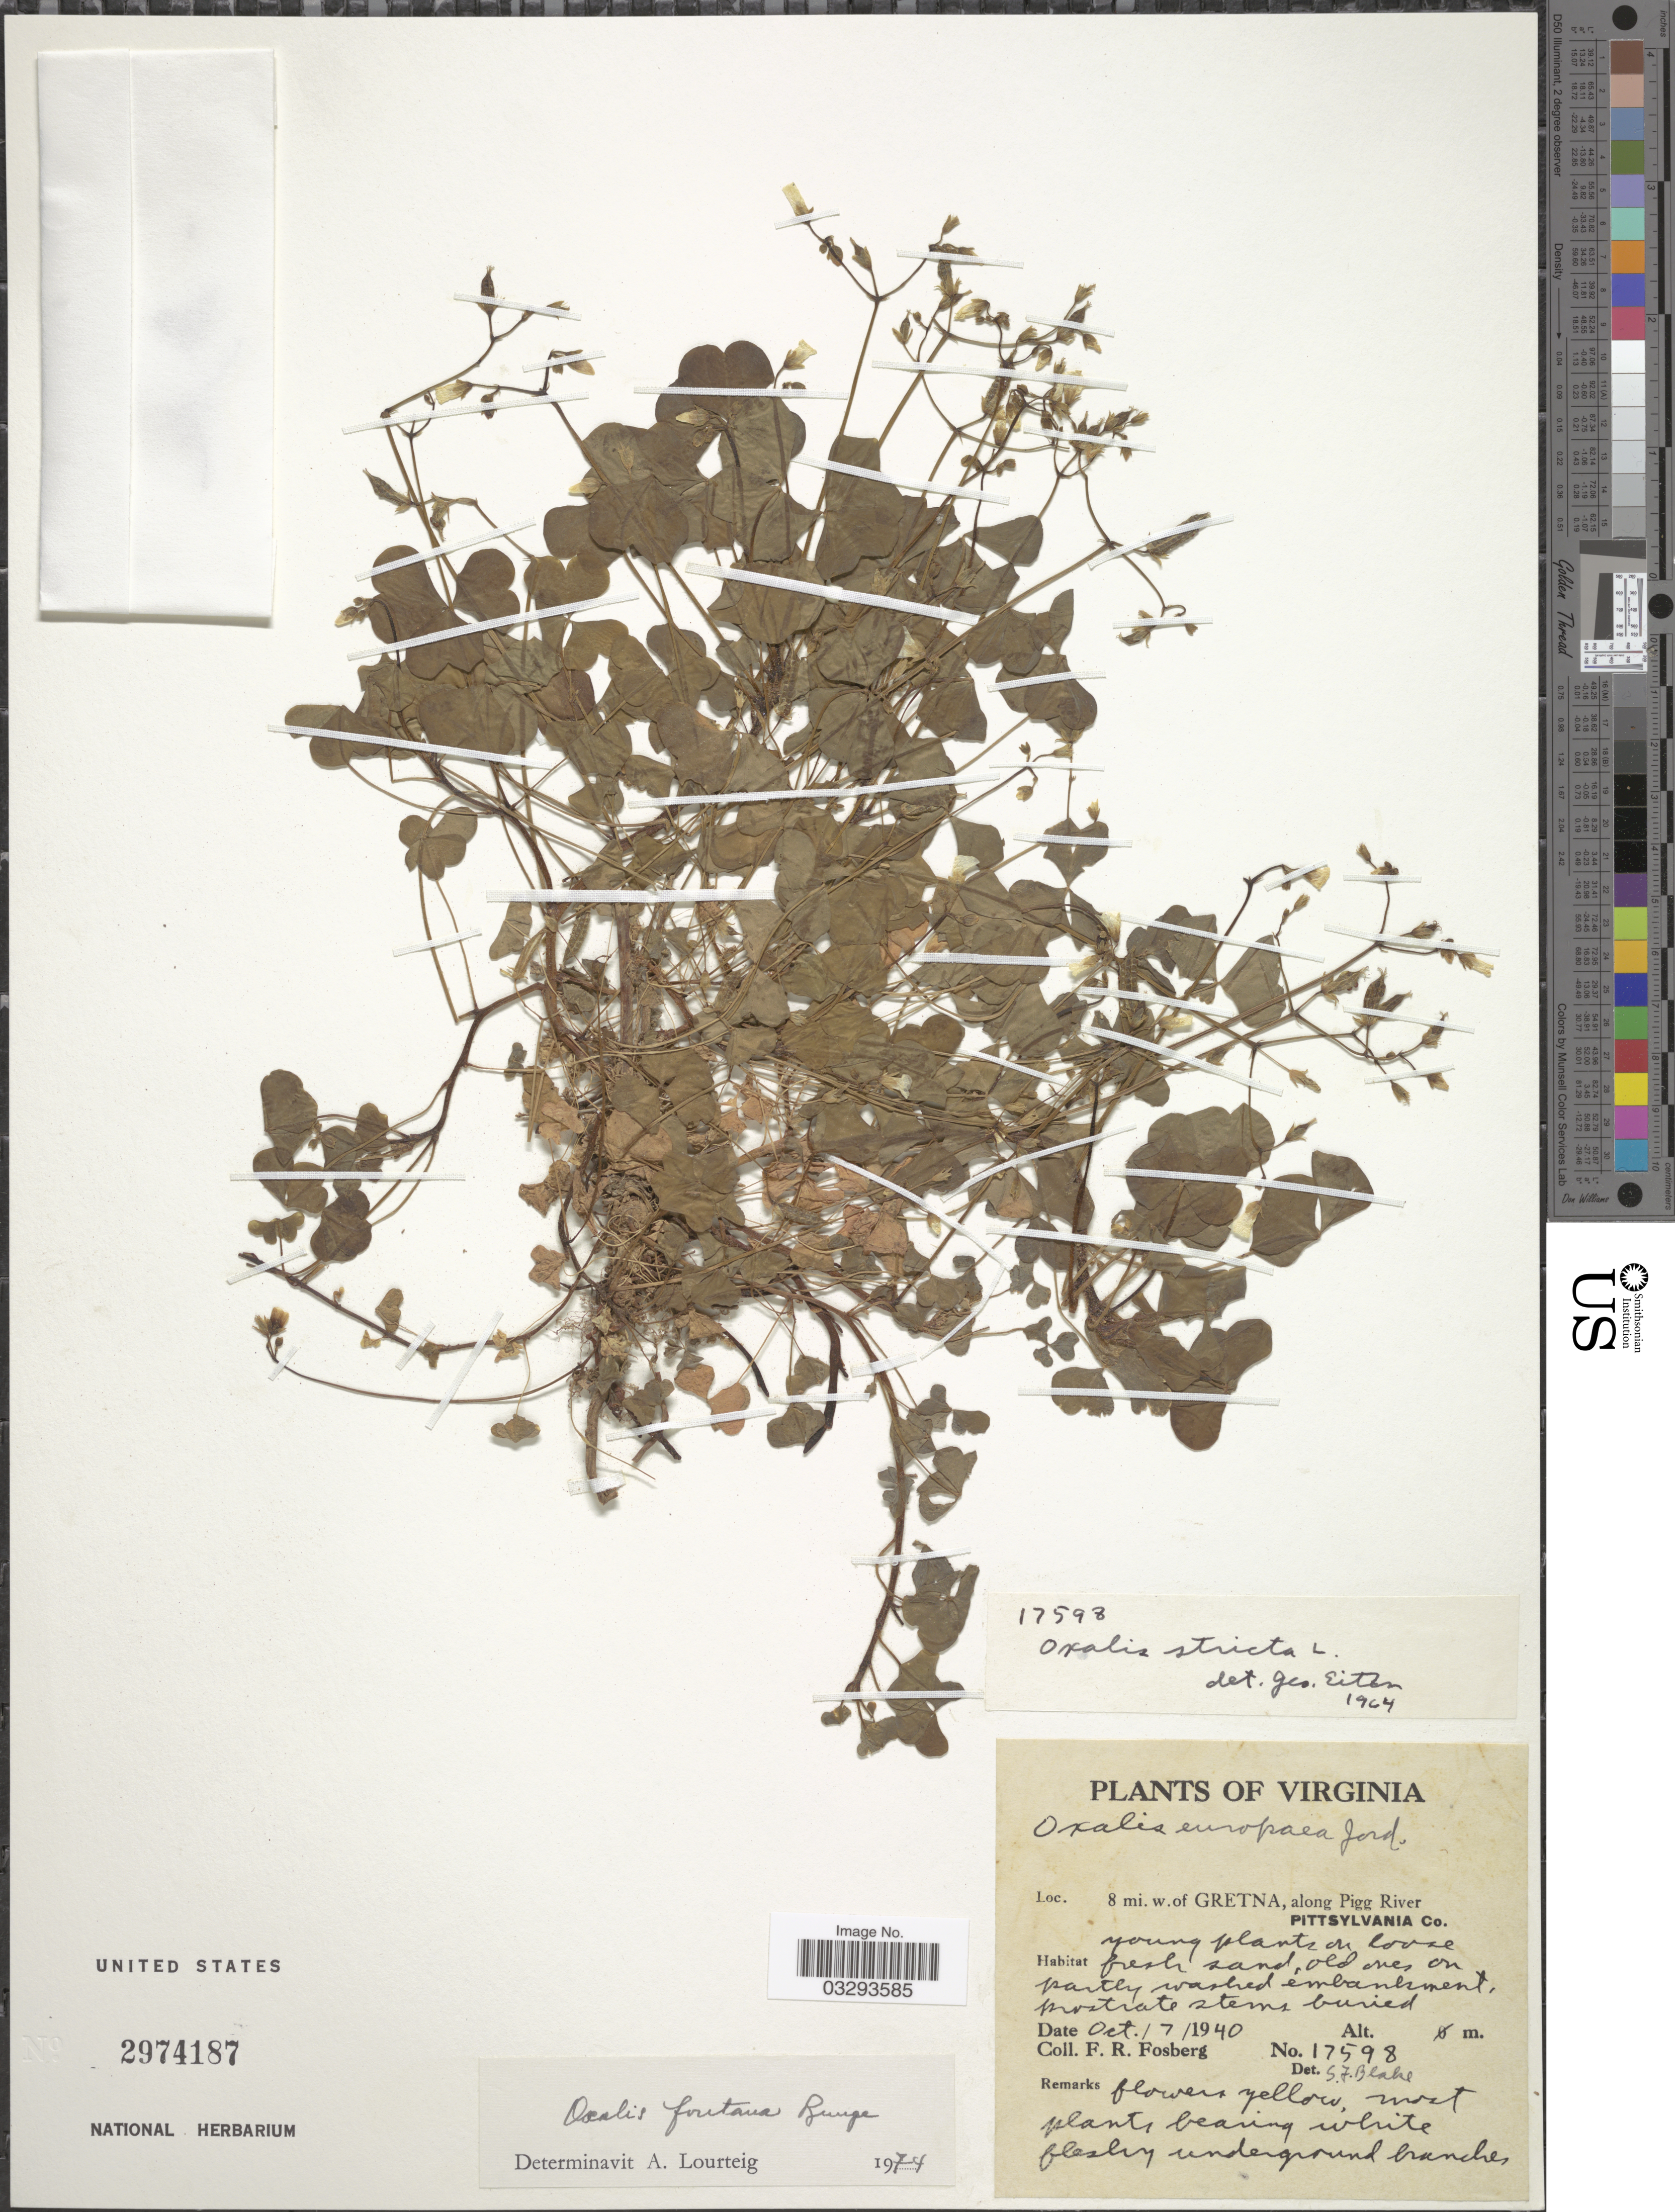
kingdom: Plantae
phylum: Tracheophyta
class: Magnoliopsida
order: Oxalidales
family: Oxalidaceae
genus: Oxalis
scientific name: Oxalis fontana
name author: Bunge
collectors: F. R. Fosberg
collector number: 17598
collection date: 1940-10-07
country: United States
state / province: Virginia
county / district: Pittsylvania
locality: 8 mi. W of Gretna, along Pigg River.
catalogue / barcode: US 2974187